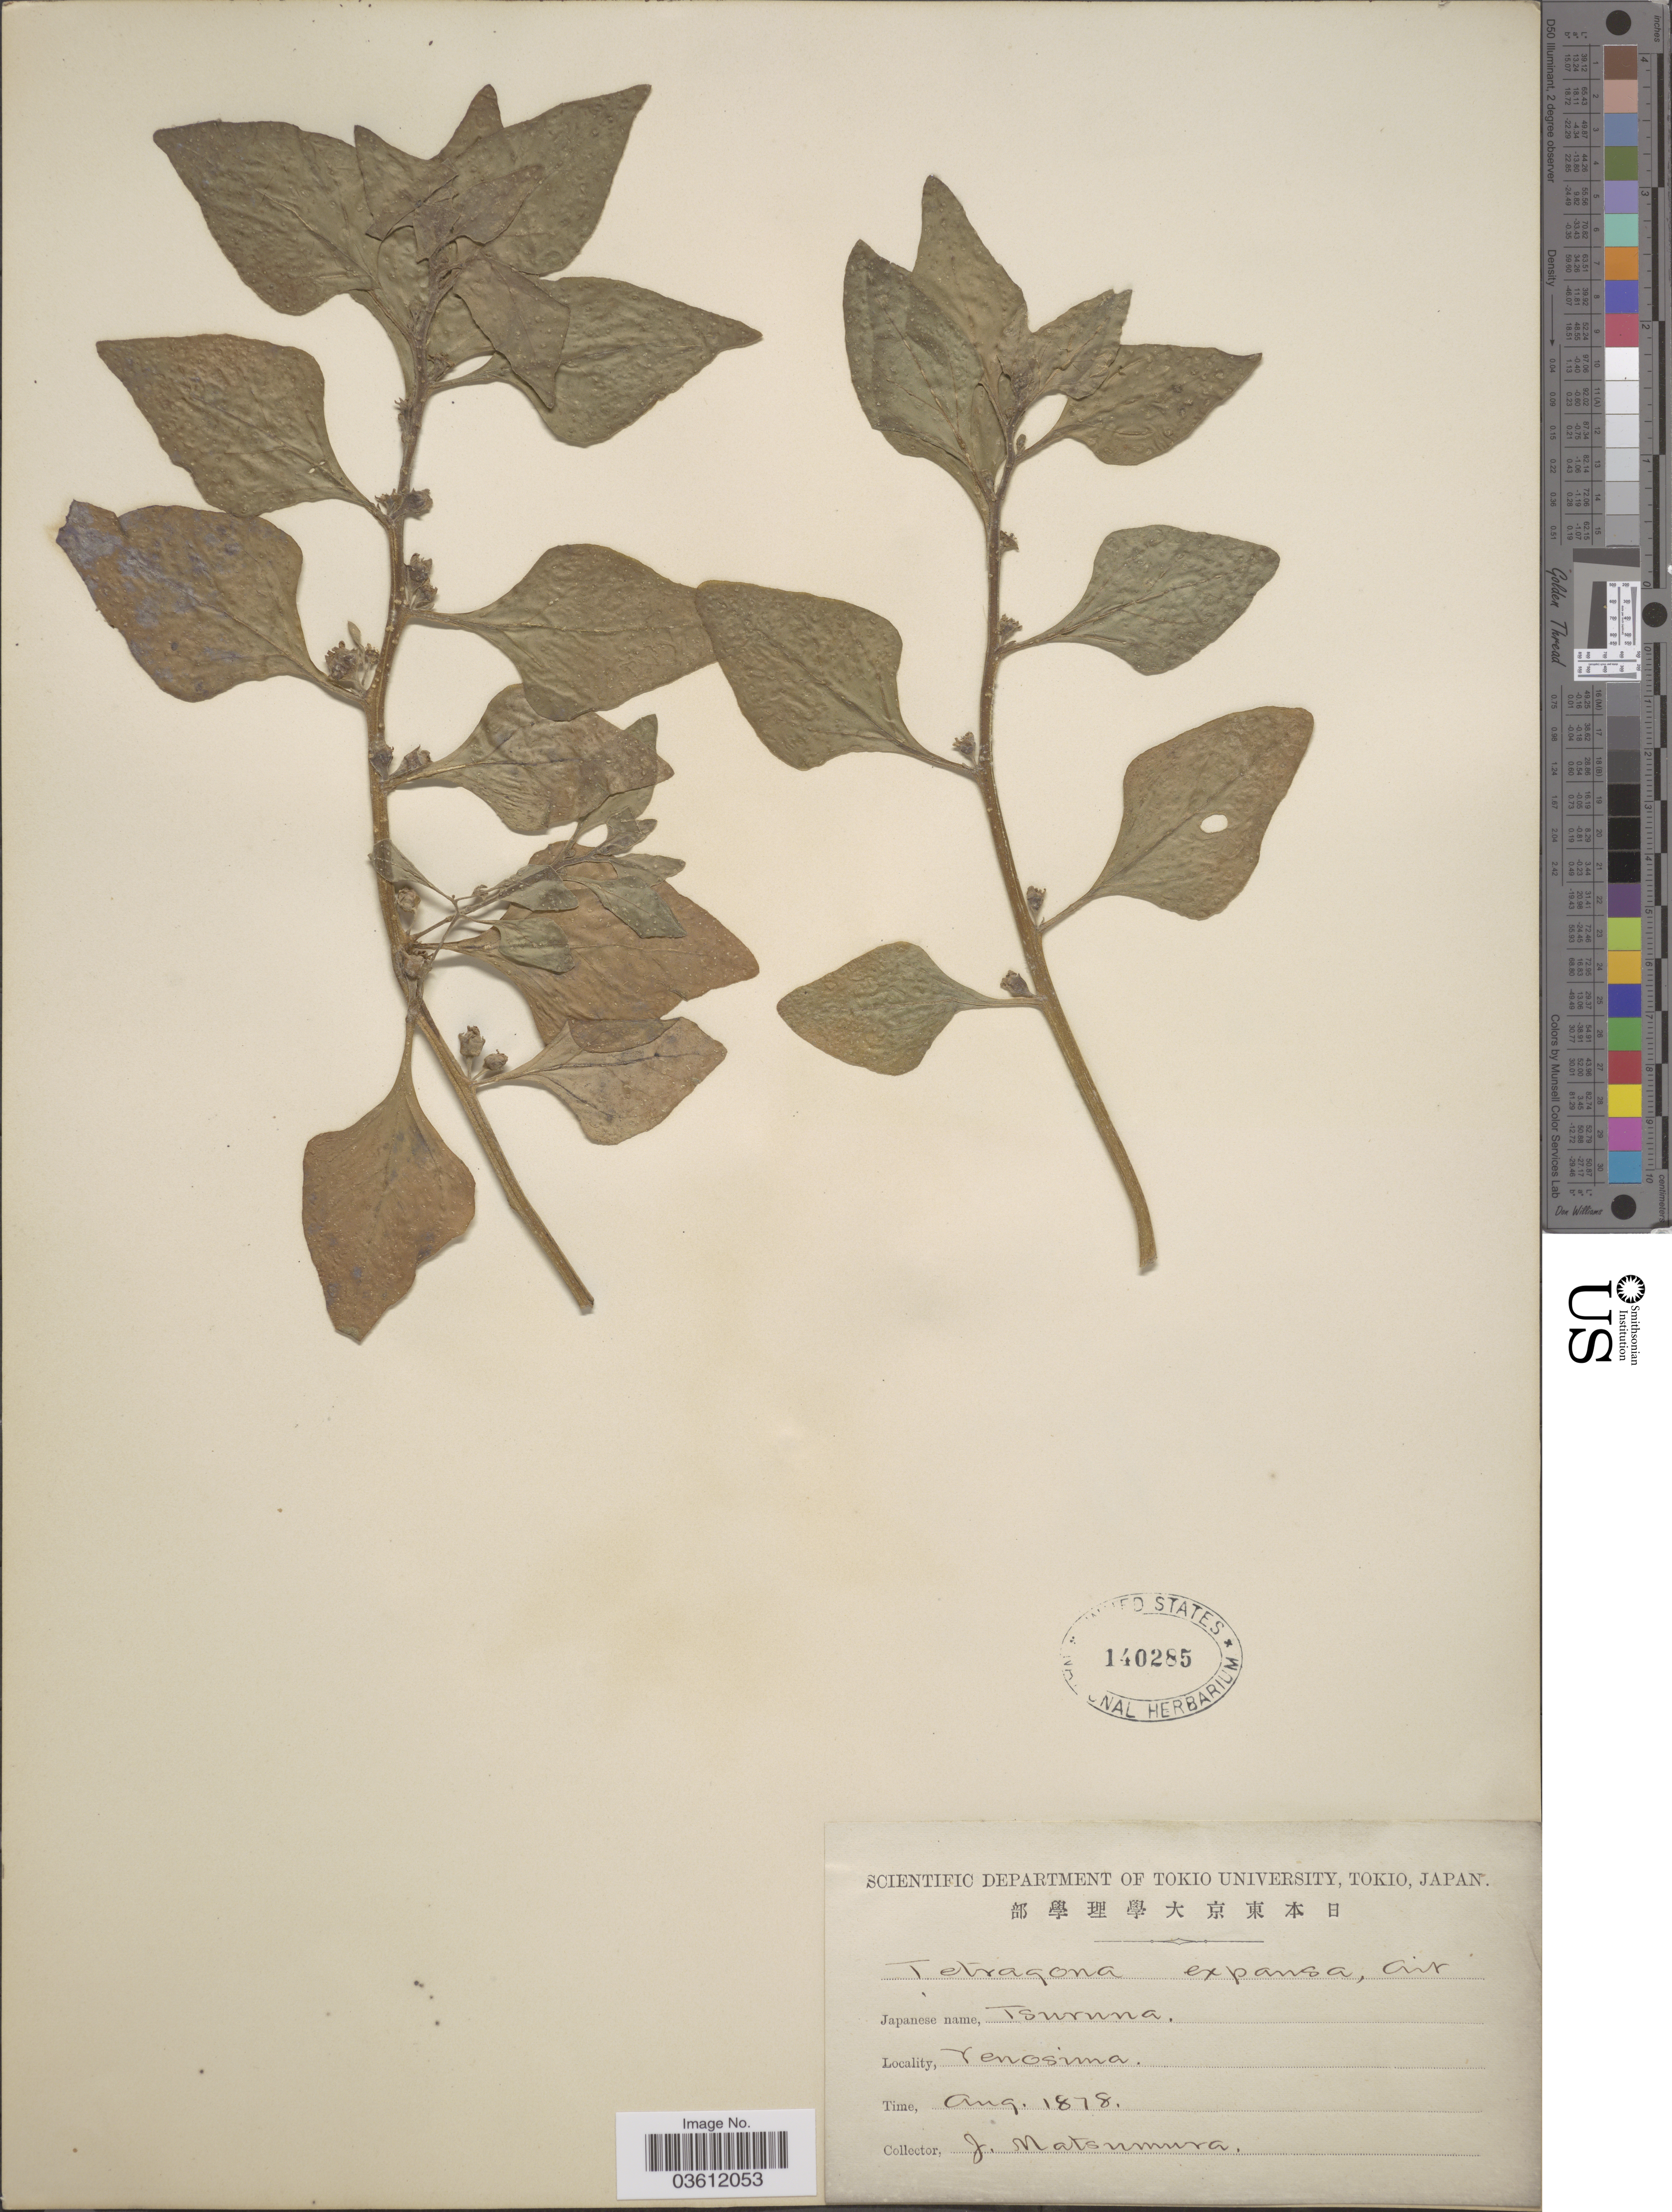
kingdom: Plantae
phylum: Tracheophyta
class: Magnoliopsida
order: Caryophyllales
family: Aizoaceae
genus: Tetragonia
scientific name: Tetragonia expansa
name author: Murr.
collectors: J. Matsumura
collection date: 1878-08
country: Japan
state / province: Tokyo, Federal City of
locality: Yenosima.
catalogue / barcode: US 140285